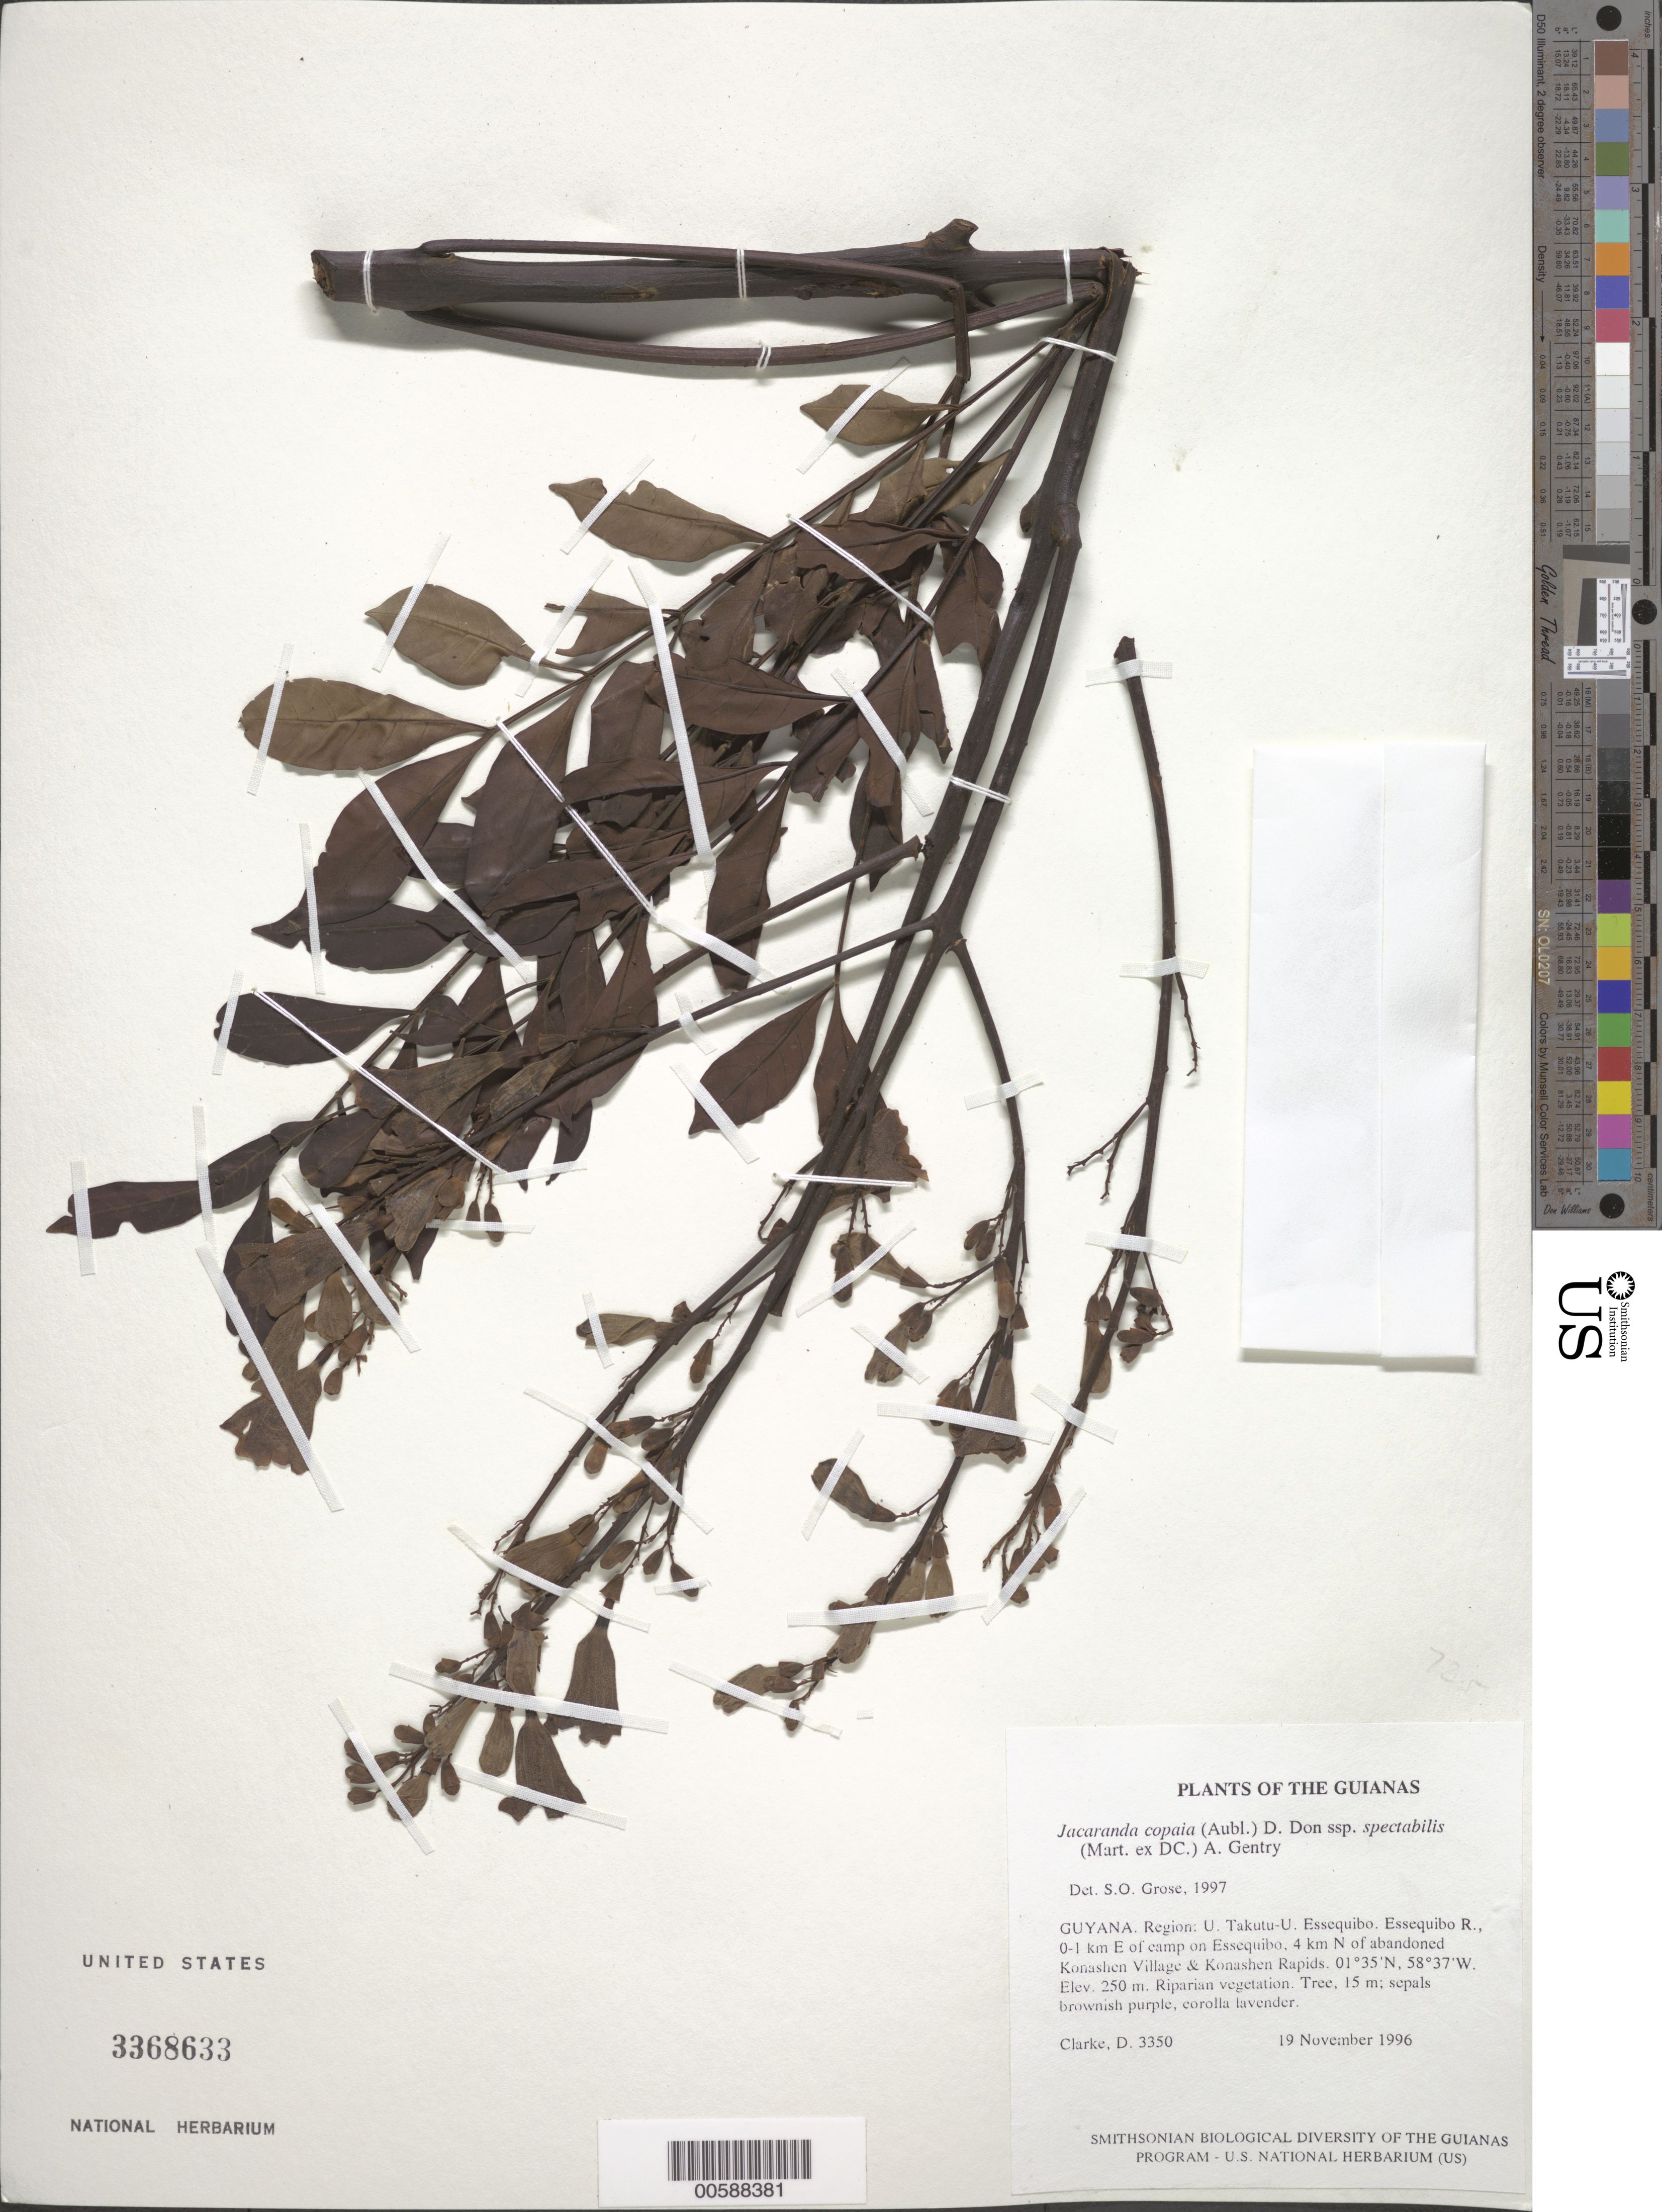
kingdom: Plantae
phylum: Tracheophyta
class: Magnoliopsida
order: Lamiales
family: Bignoniaceae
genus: Jacaranda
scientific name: Jacaranda copaia subsp. spectabilis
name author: (Mart. ex DC.) A.H. Gentry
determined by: Grose, S. O.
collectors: H. D. Clarke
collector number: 3350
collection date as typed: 19 November 1996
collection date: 1996-11-19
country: Guyana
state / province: U. Takutu-U. Essequibo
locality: Essequibo R., 0-1 km E of camp on Essequibo, 4 km N of abandoned Konashen Village & Konashen Rapids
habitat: Riparian vegetation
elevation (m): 250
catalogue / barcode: US 3368633